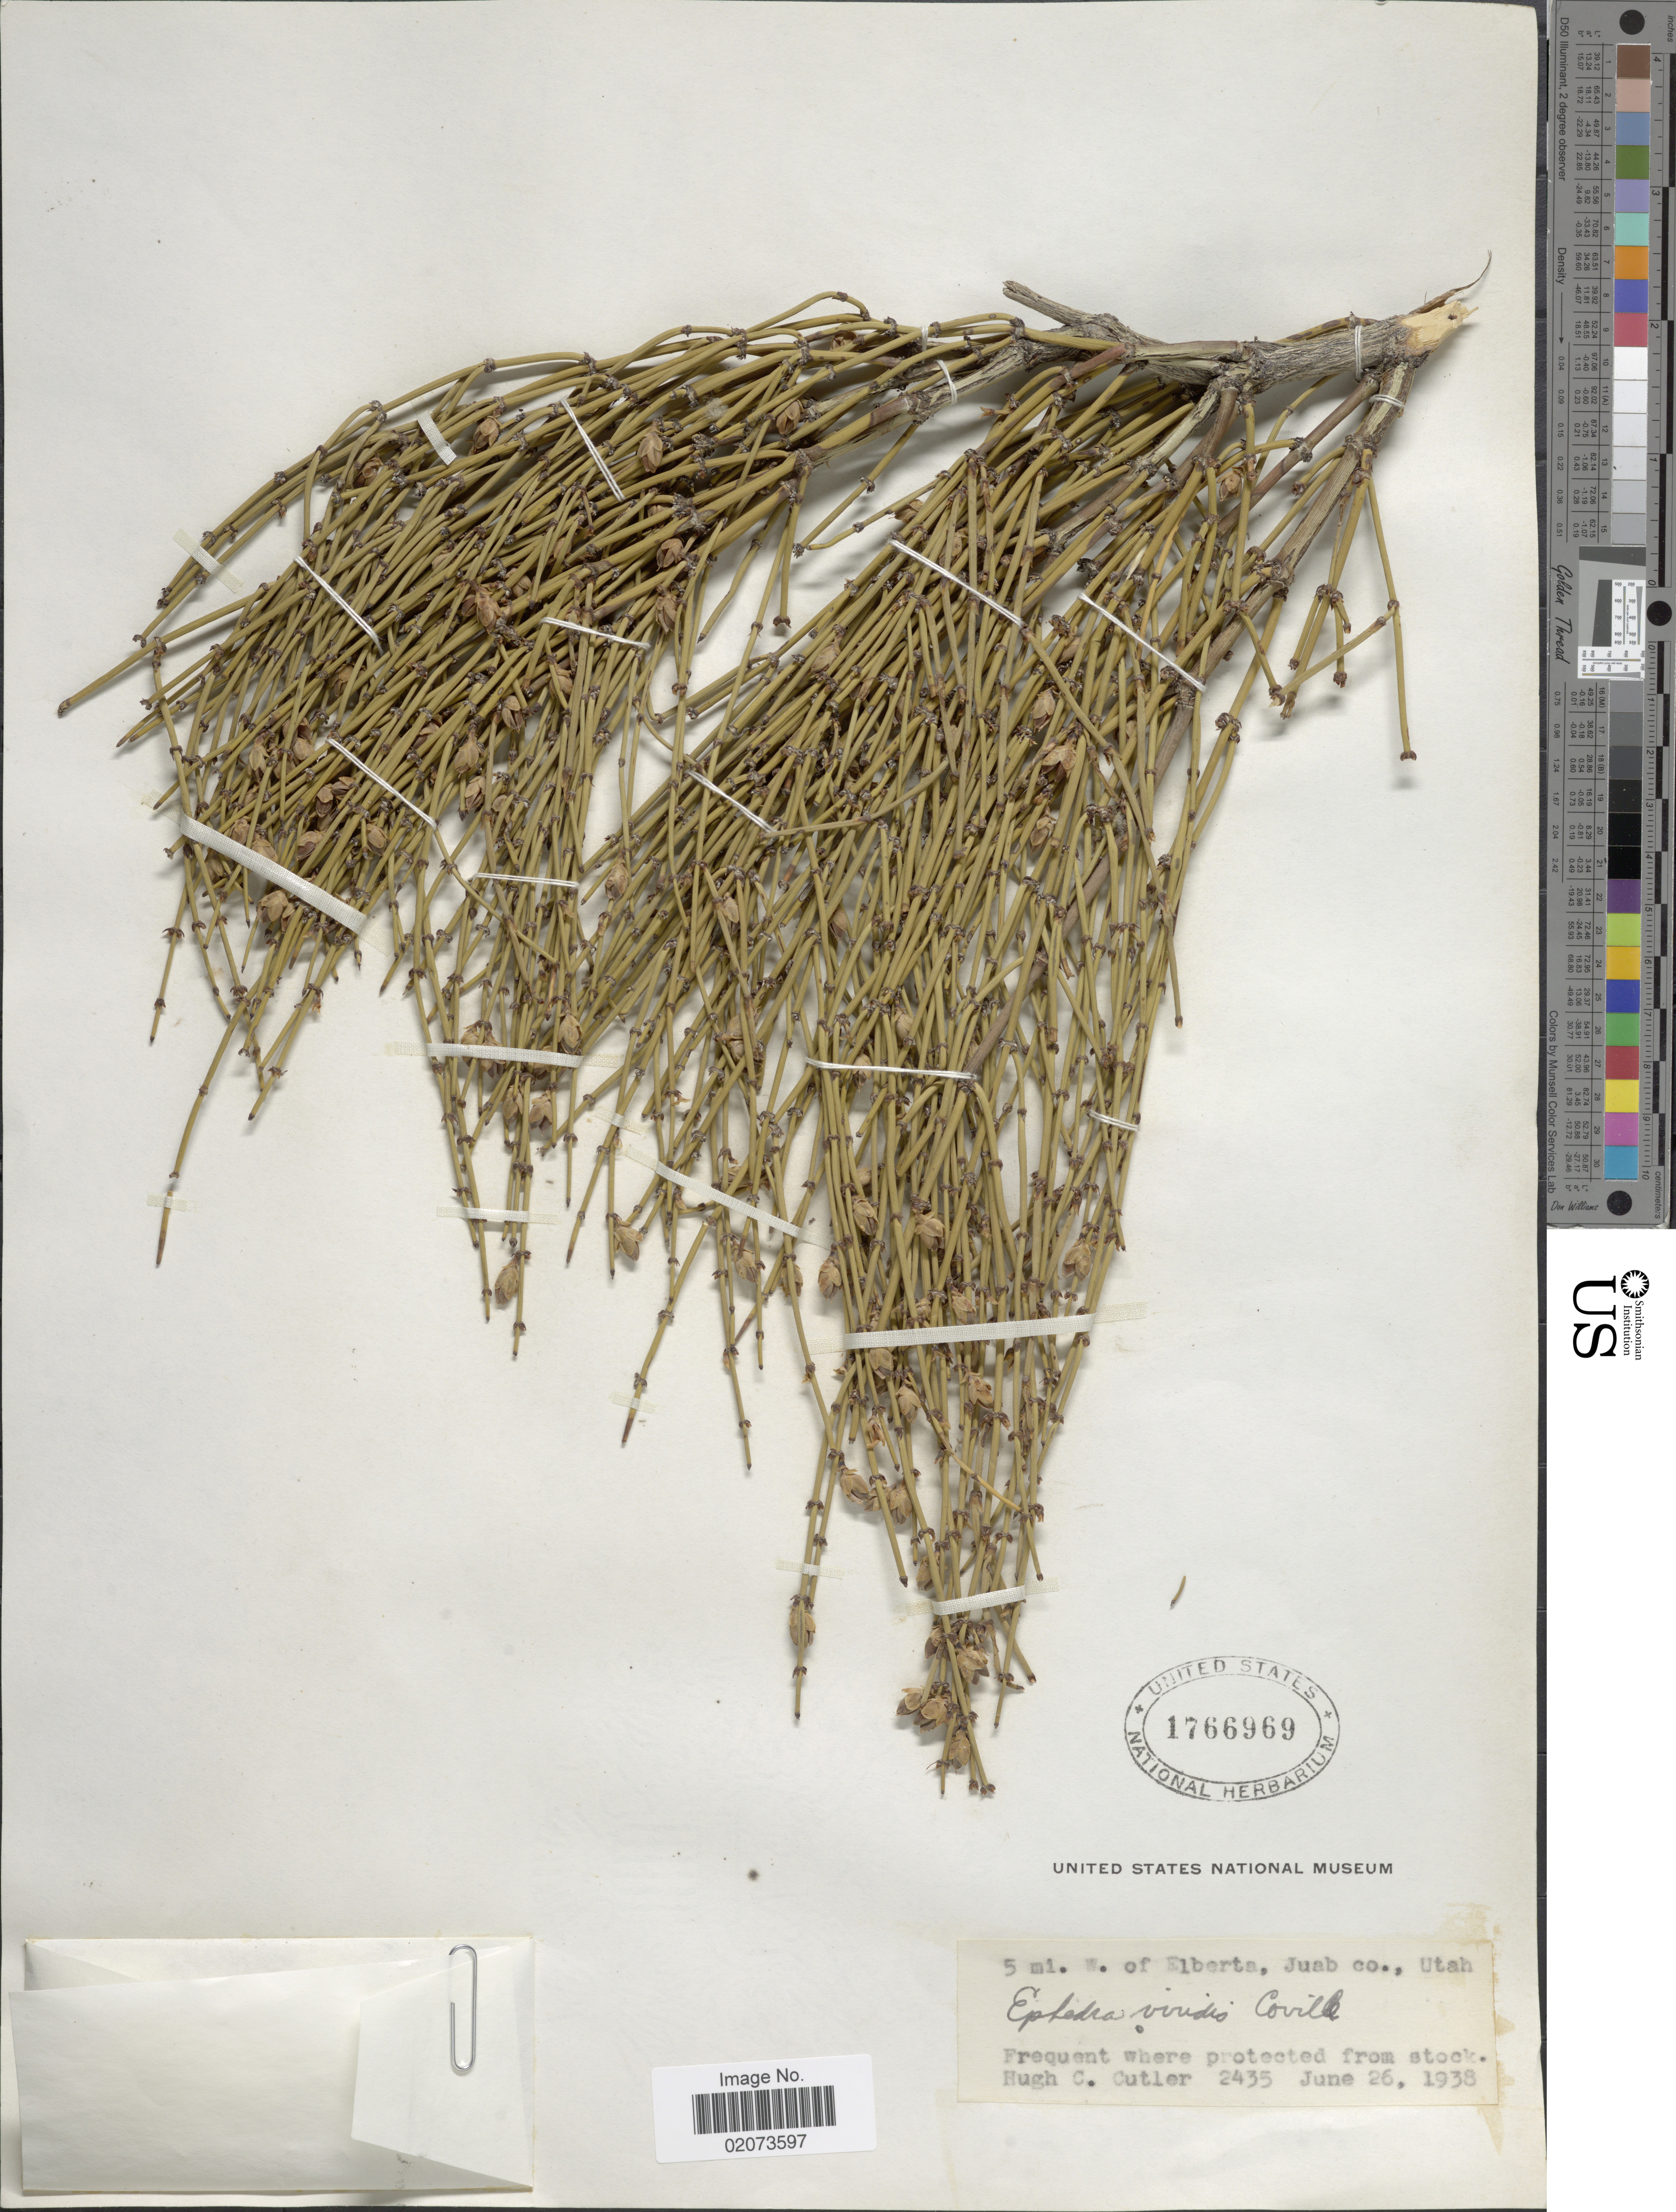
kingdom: Plantae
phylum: Tracheophyta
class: Gnetopsida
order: Ephedrales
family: Ephedraceae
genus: Ephedra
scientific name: Ephedra viridis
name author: Coville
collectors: H. C. Cutler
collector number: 2435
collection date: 1938-06-26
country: United States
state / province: Utah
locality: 5 mi. w. of Elberta, Juab co.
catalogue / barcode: US 1766969